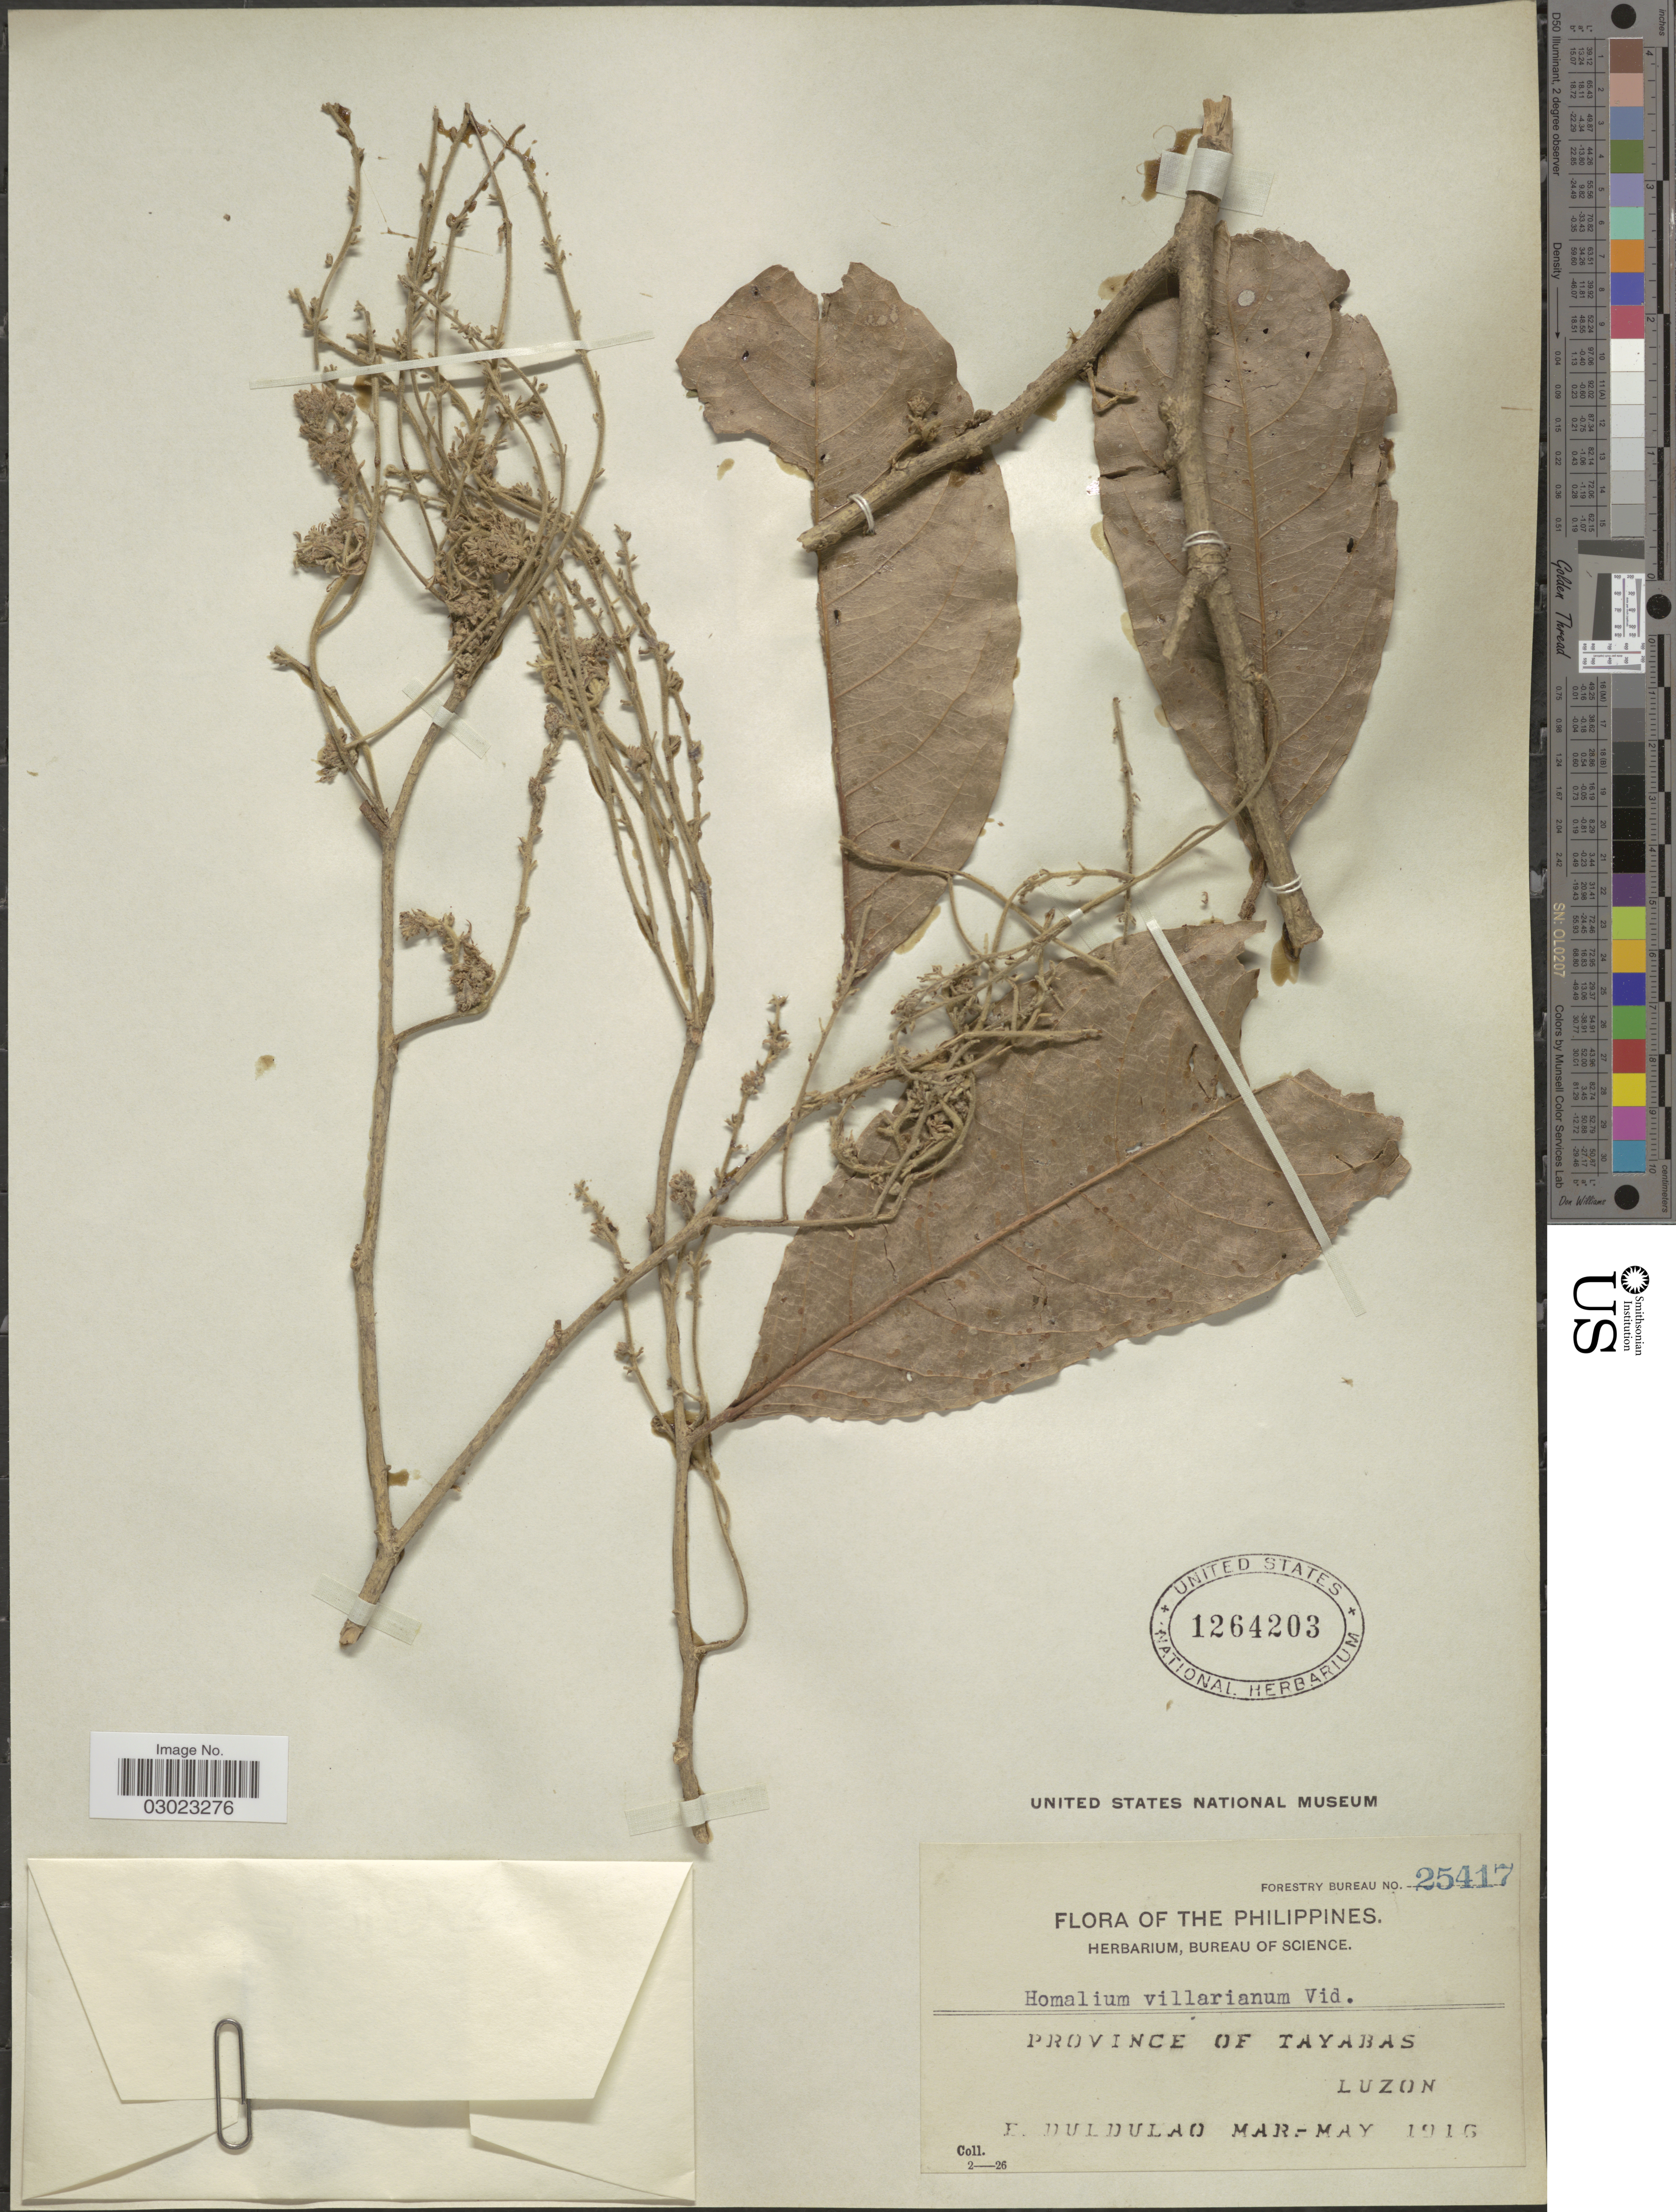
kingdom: Plantae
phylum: Tracheophyta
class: Magnoliopsida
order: Malpighiales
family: Salicaceae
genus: Homalium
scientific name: Homalium villarianum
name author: S. Vidal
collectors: E. Duldulao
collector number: Forestry Bureau 25417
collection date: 1916-03/1916-05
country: Philippines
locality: Province of Tayabas. Luzon.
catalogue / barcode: US 1264203